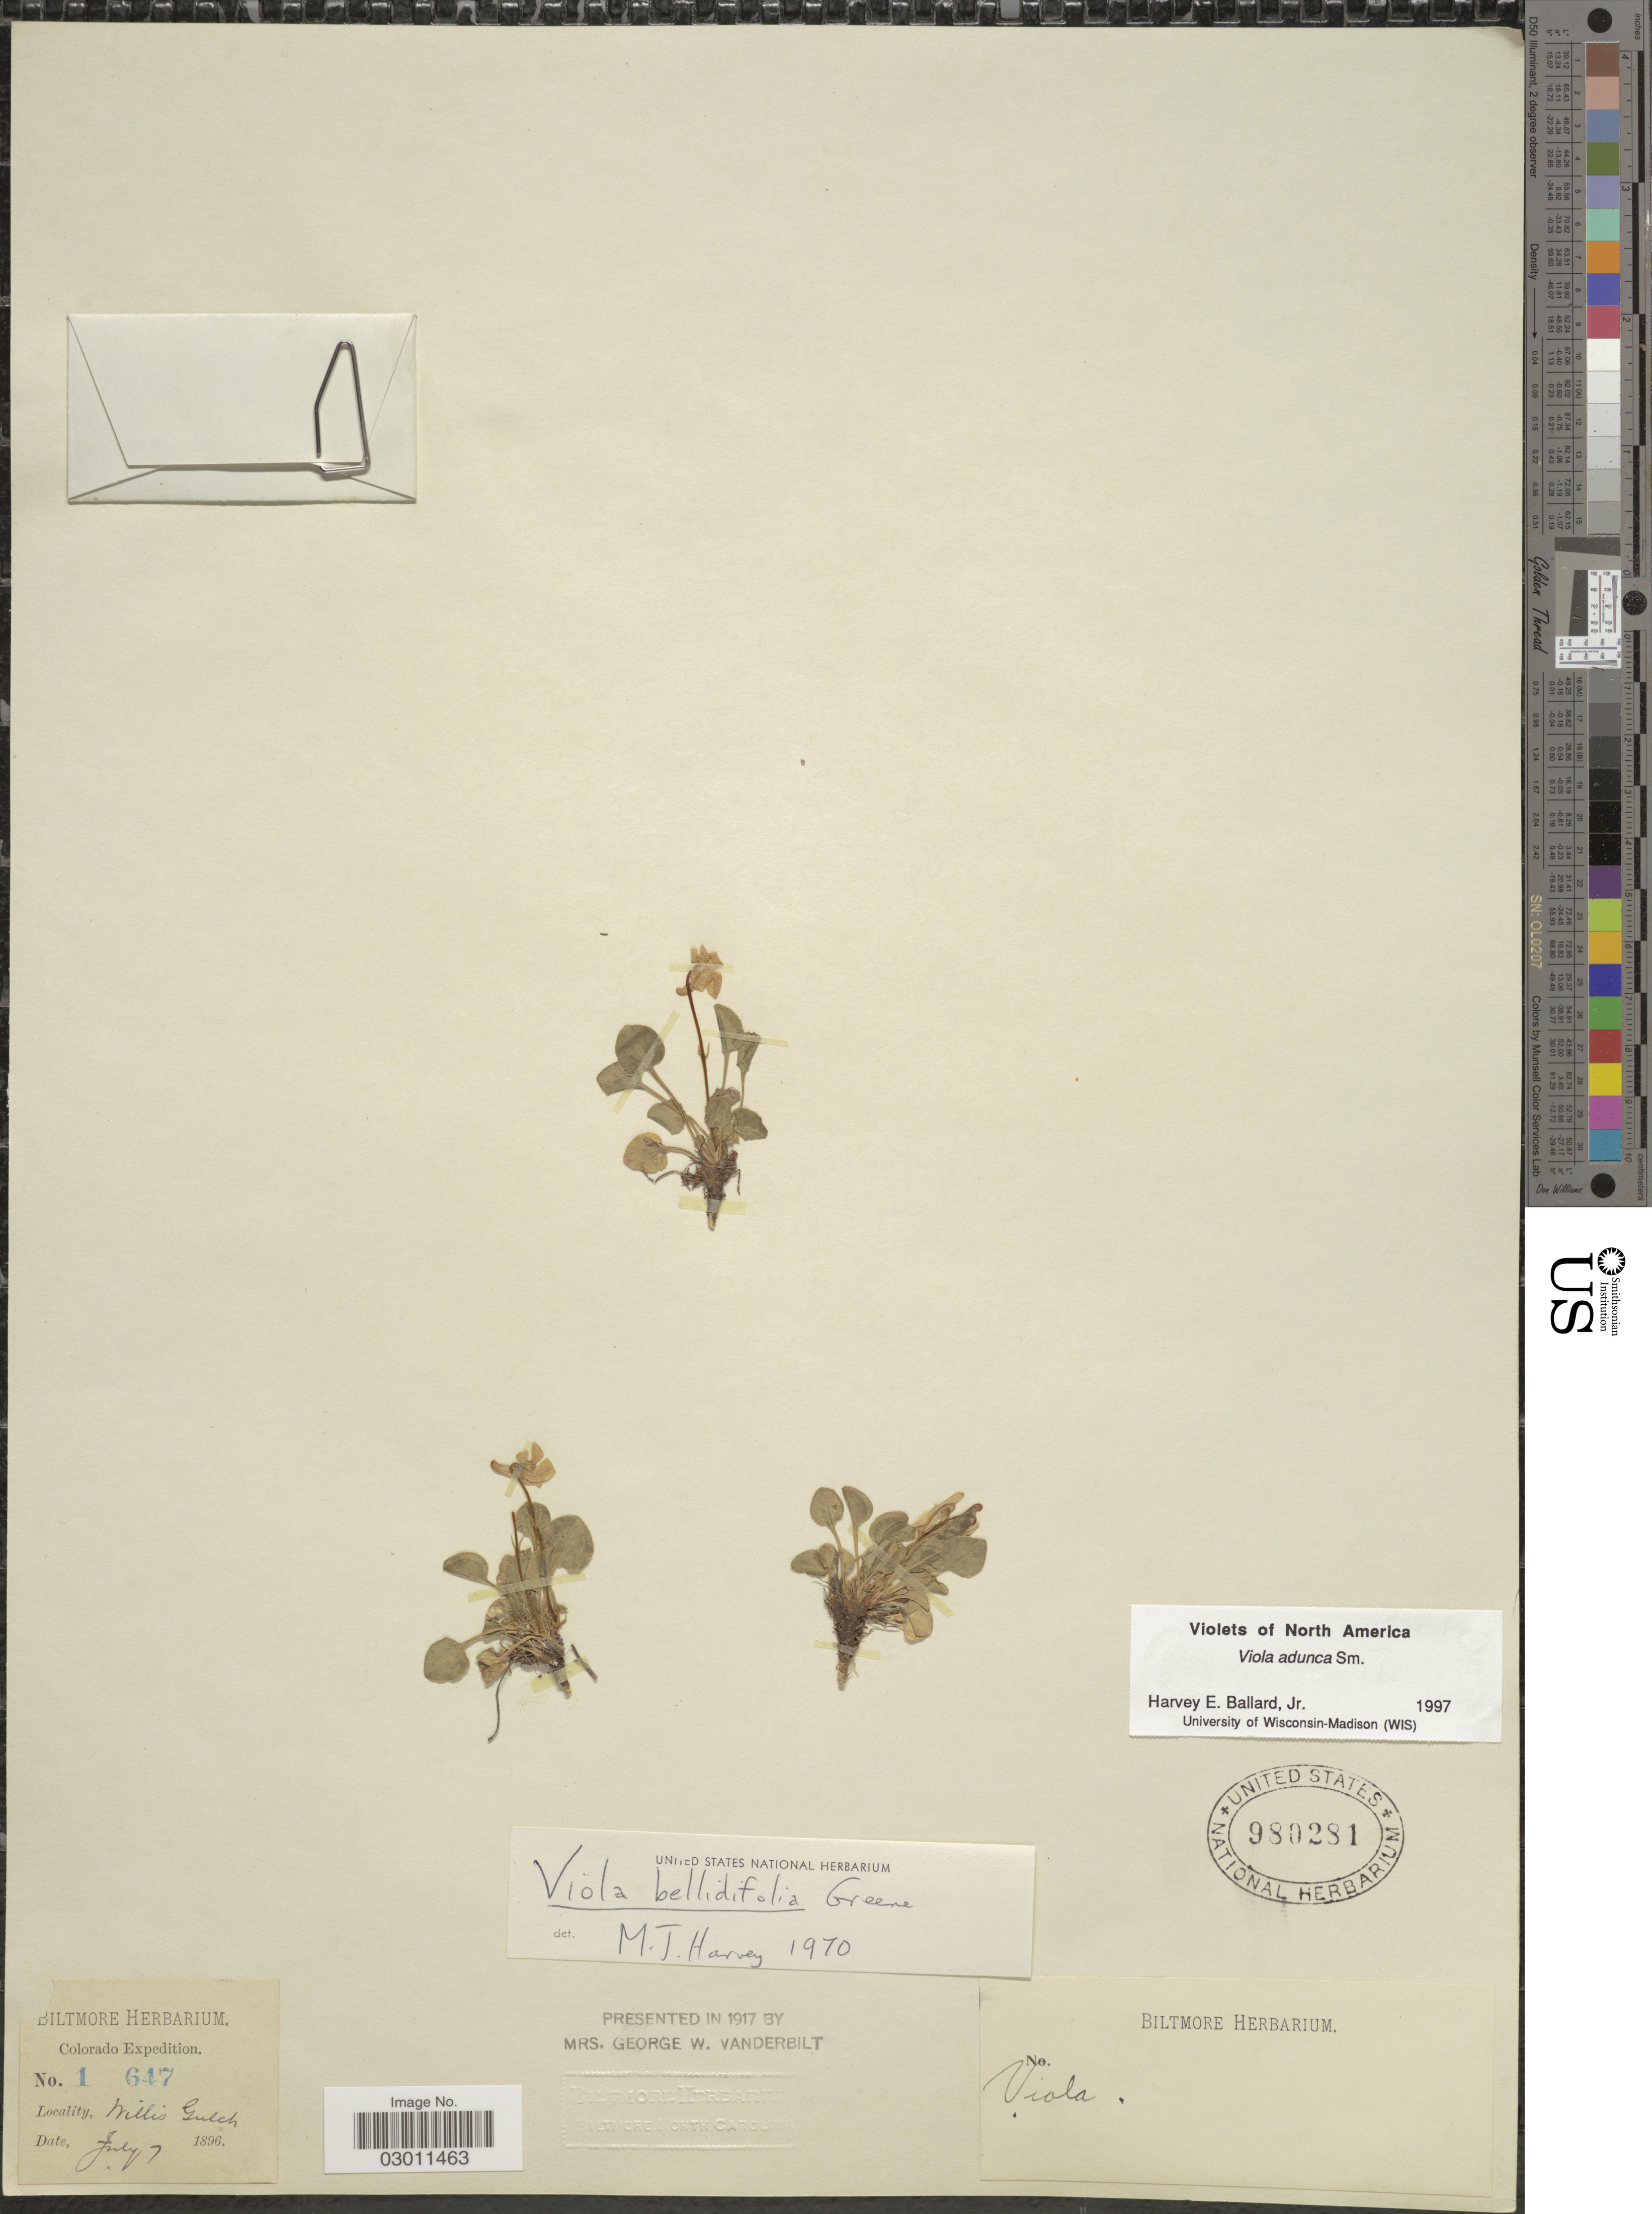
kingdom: Plantae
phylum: Tracheophyta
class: Magnoliopsida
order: Malpighiales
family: Violaceae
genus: Viola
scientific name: Viola adunca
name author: Sm.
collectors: ex herb. Biltmore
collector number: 1647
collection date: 1896-07-07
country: United States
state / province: Colorado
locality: Willis Gulch.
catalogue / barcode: US 980281